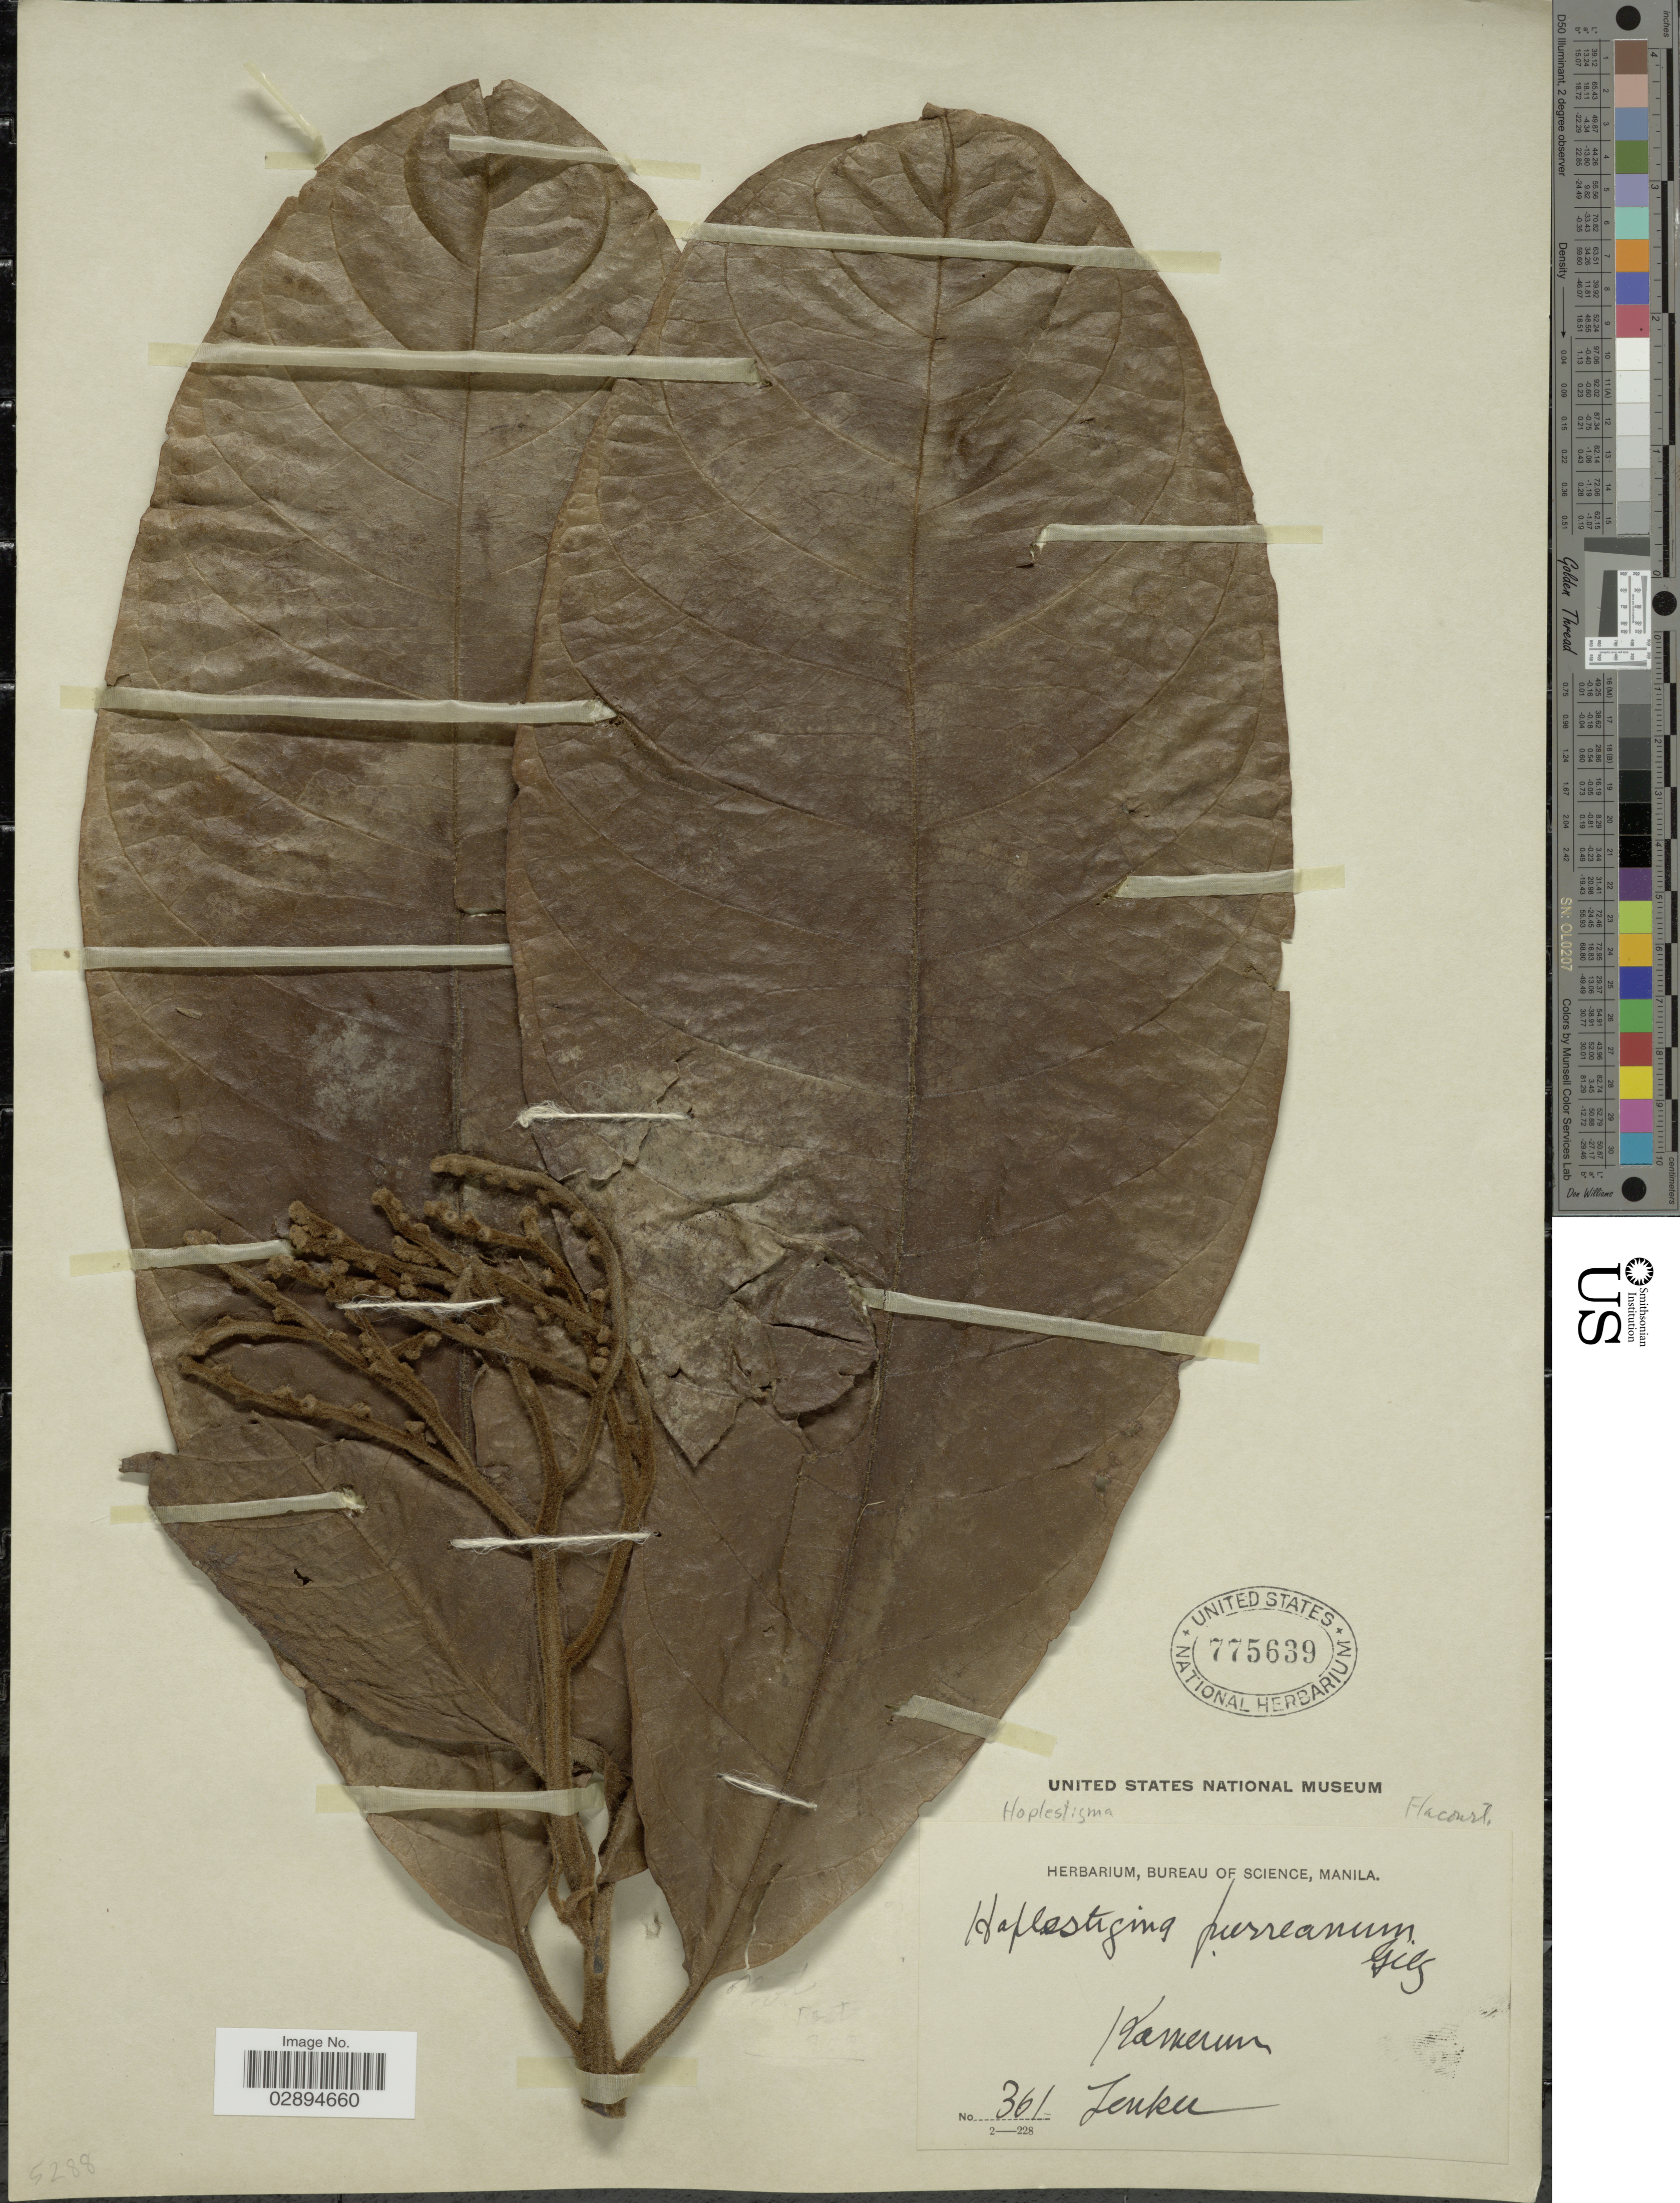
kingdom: Plantae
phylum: Tracheophyta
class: Magnoliopsida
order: Boraginales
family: Hoplestigmataceae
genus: Hoplestigma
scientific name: Hoplestigma pierreanum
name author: Gilg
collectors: Zenker, --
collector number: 361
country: Cameroon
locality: Kamerun.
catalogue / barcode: US 775639